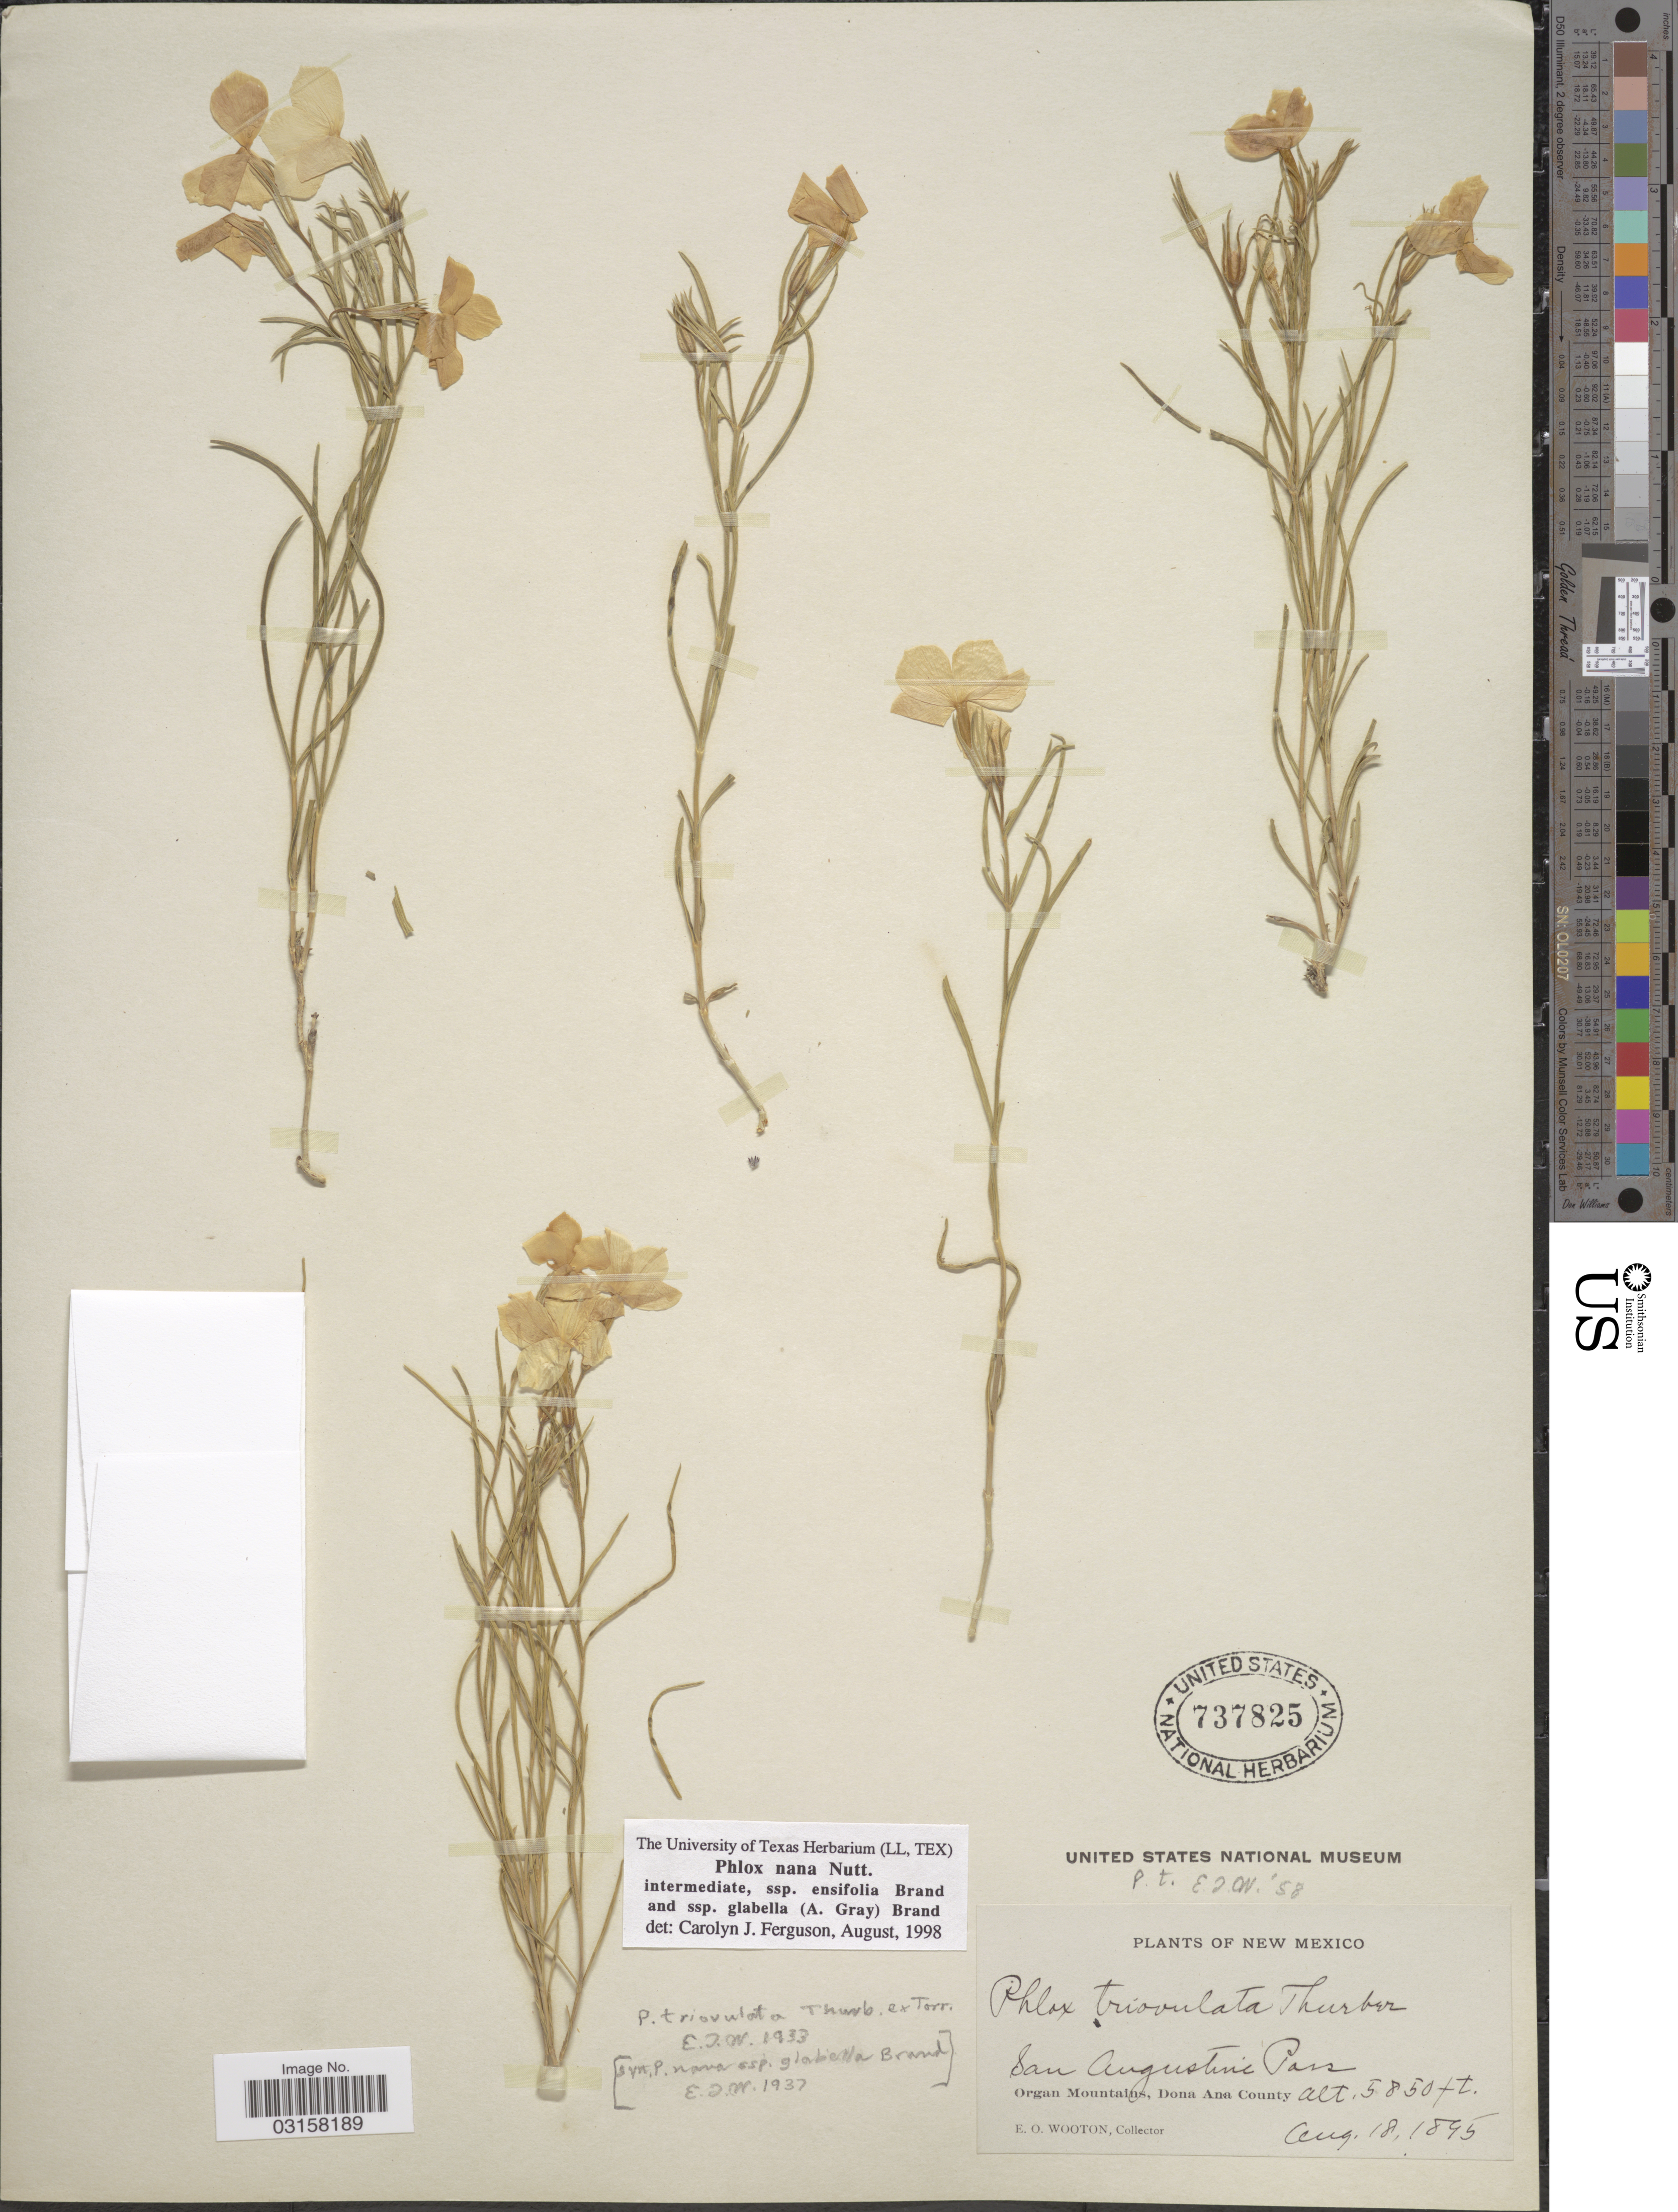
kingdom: Plantae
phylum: Tracheophyta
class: Magnoliopsida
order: Ericales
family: Polemoniaceae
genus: Phlox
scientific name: Phlox triovulata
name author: Thurb. ex Torr.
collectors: E. O. Wooton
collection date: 1895-08-18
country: United States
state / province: New Mexico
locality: San Augustine Pass, Organ Mountains, Dona Ana County.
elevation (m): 1783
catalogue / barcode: US 737825